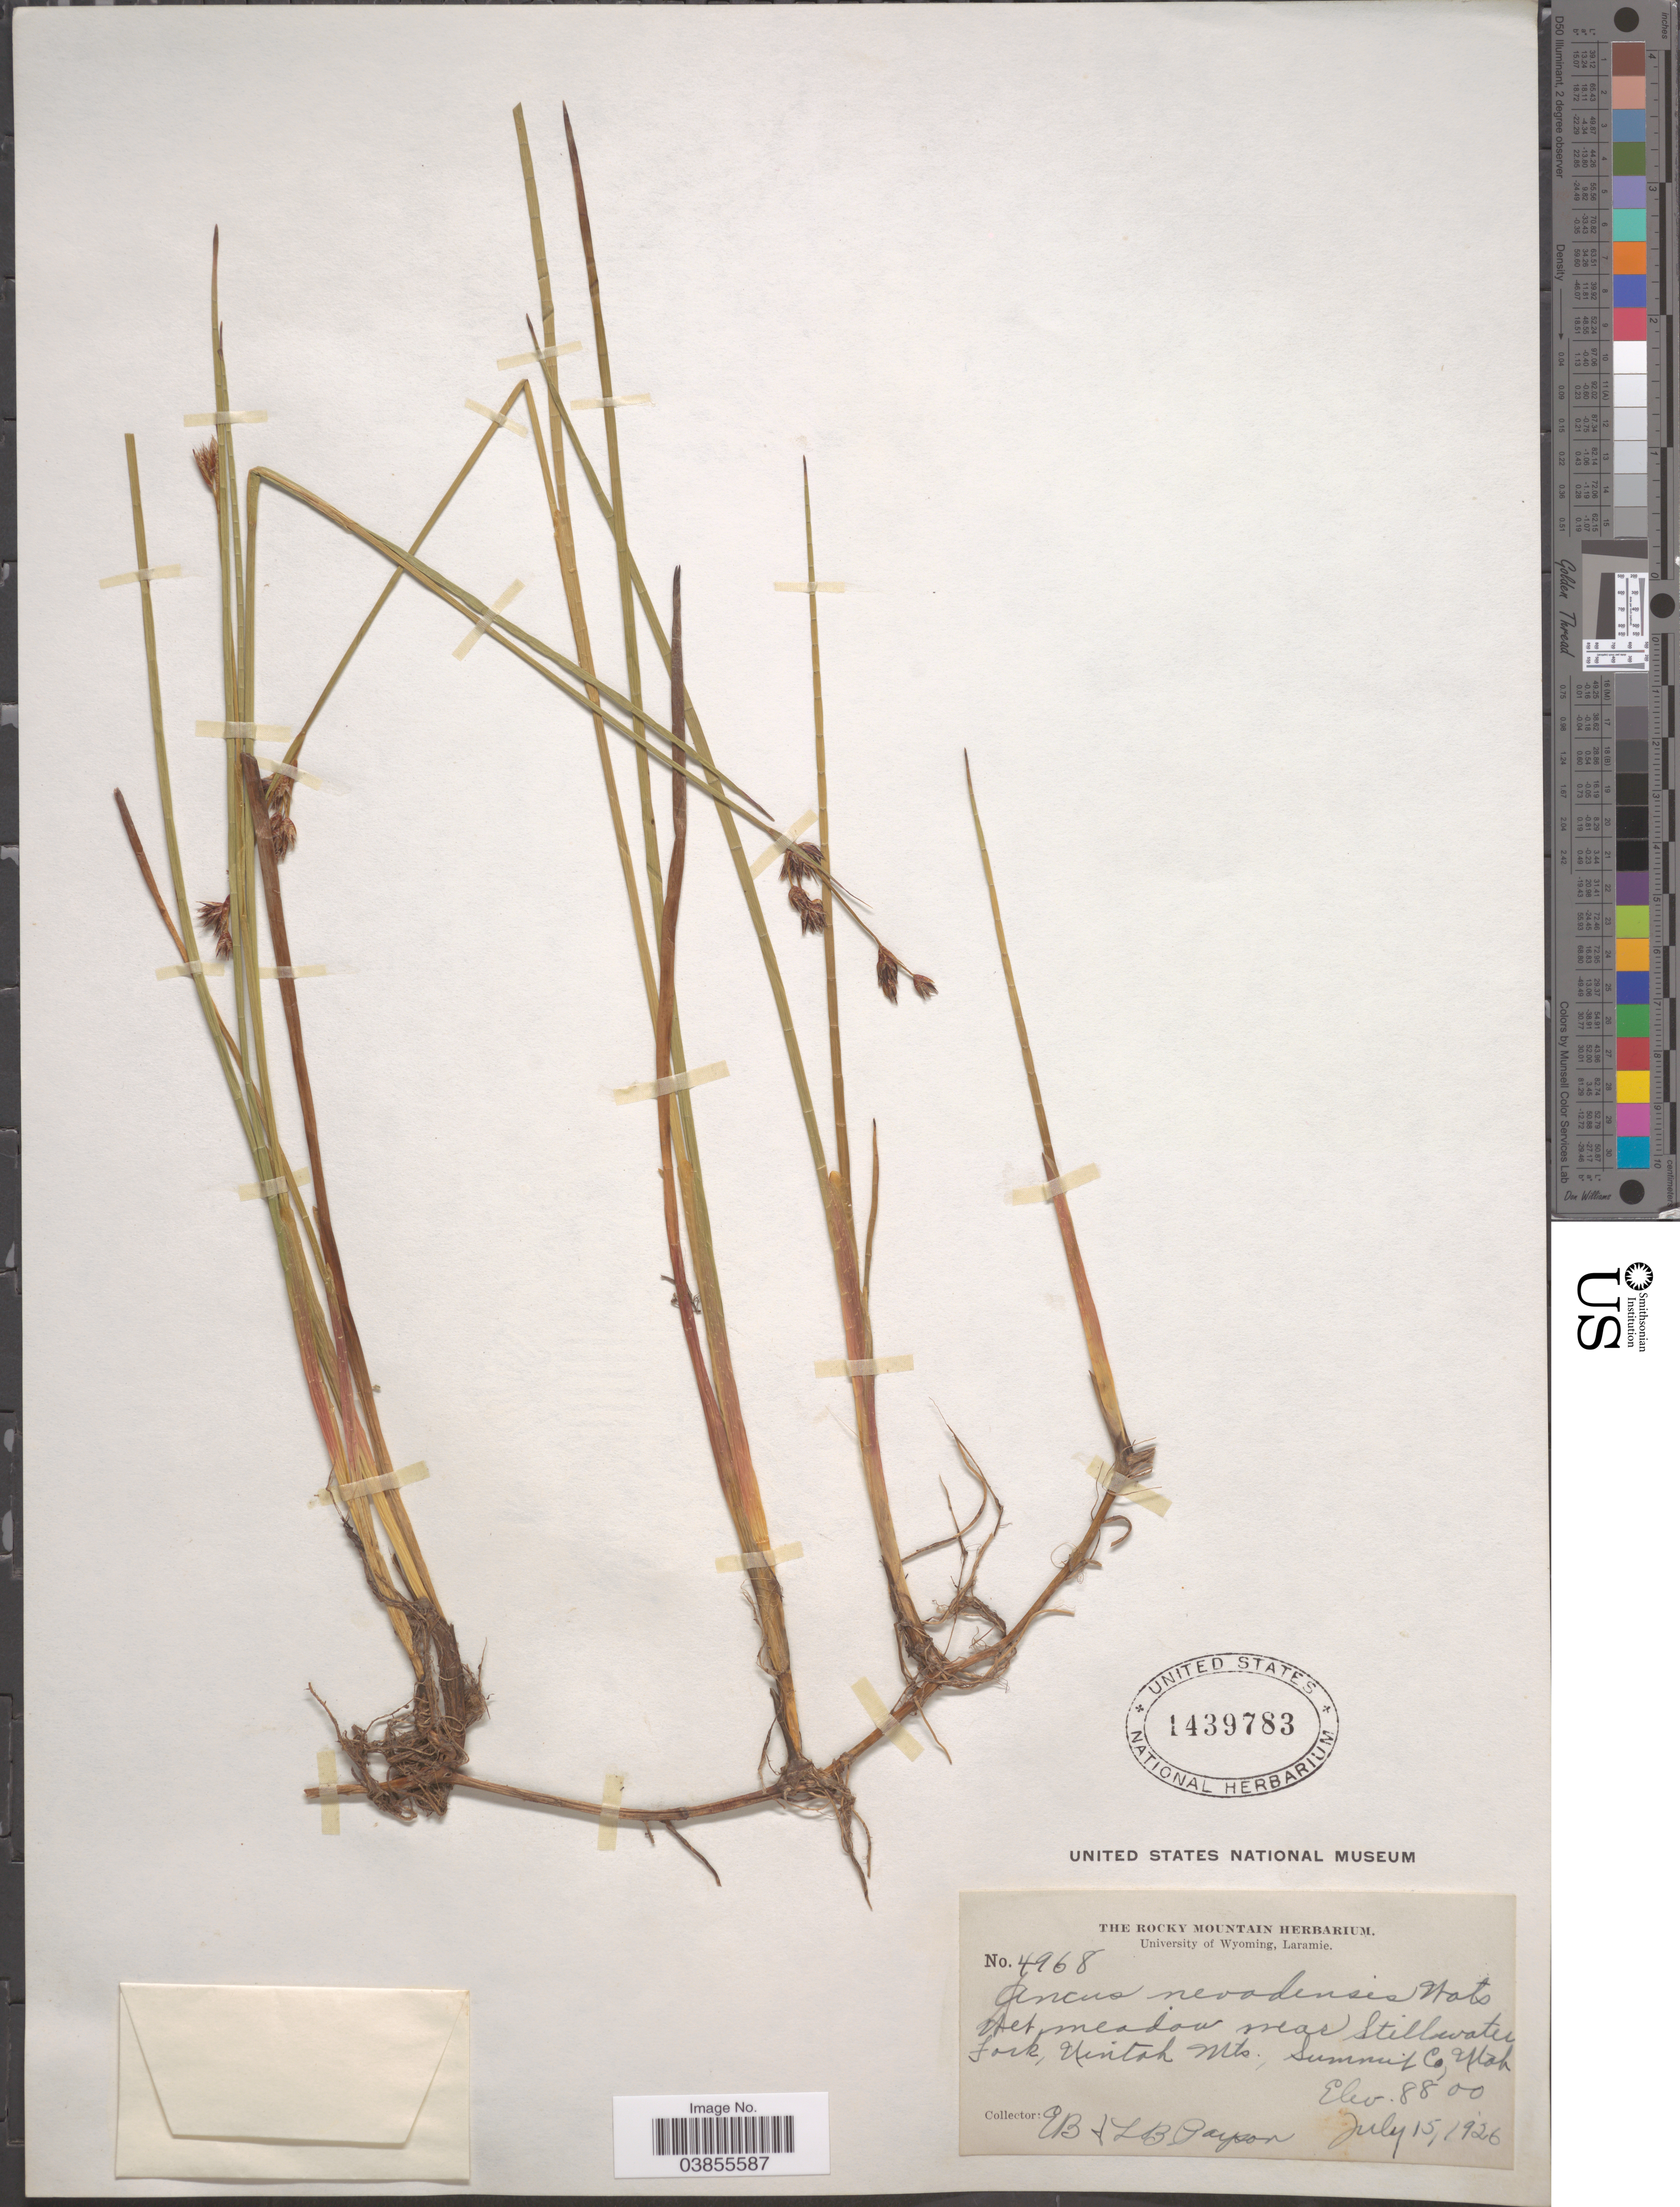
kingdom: Plantae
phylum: Tracheophyta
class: Liliopsida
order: Poales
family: Juncaceae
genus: Juncus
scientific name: Juncus nevadensis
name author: S. Watson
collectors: E. B. Payson & L. Payson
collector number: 4968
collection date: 1926-07-15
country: United States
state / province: Utah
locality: Near Stillwater Fork, Uintah Mts., Summit Co.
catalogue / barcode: US 1439783